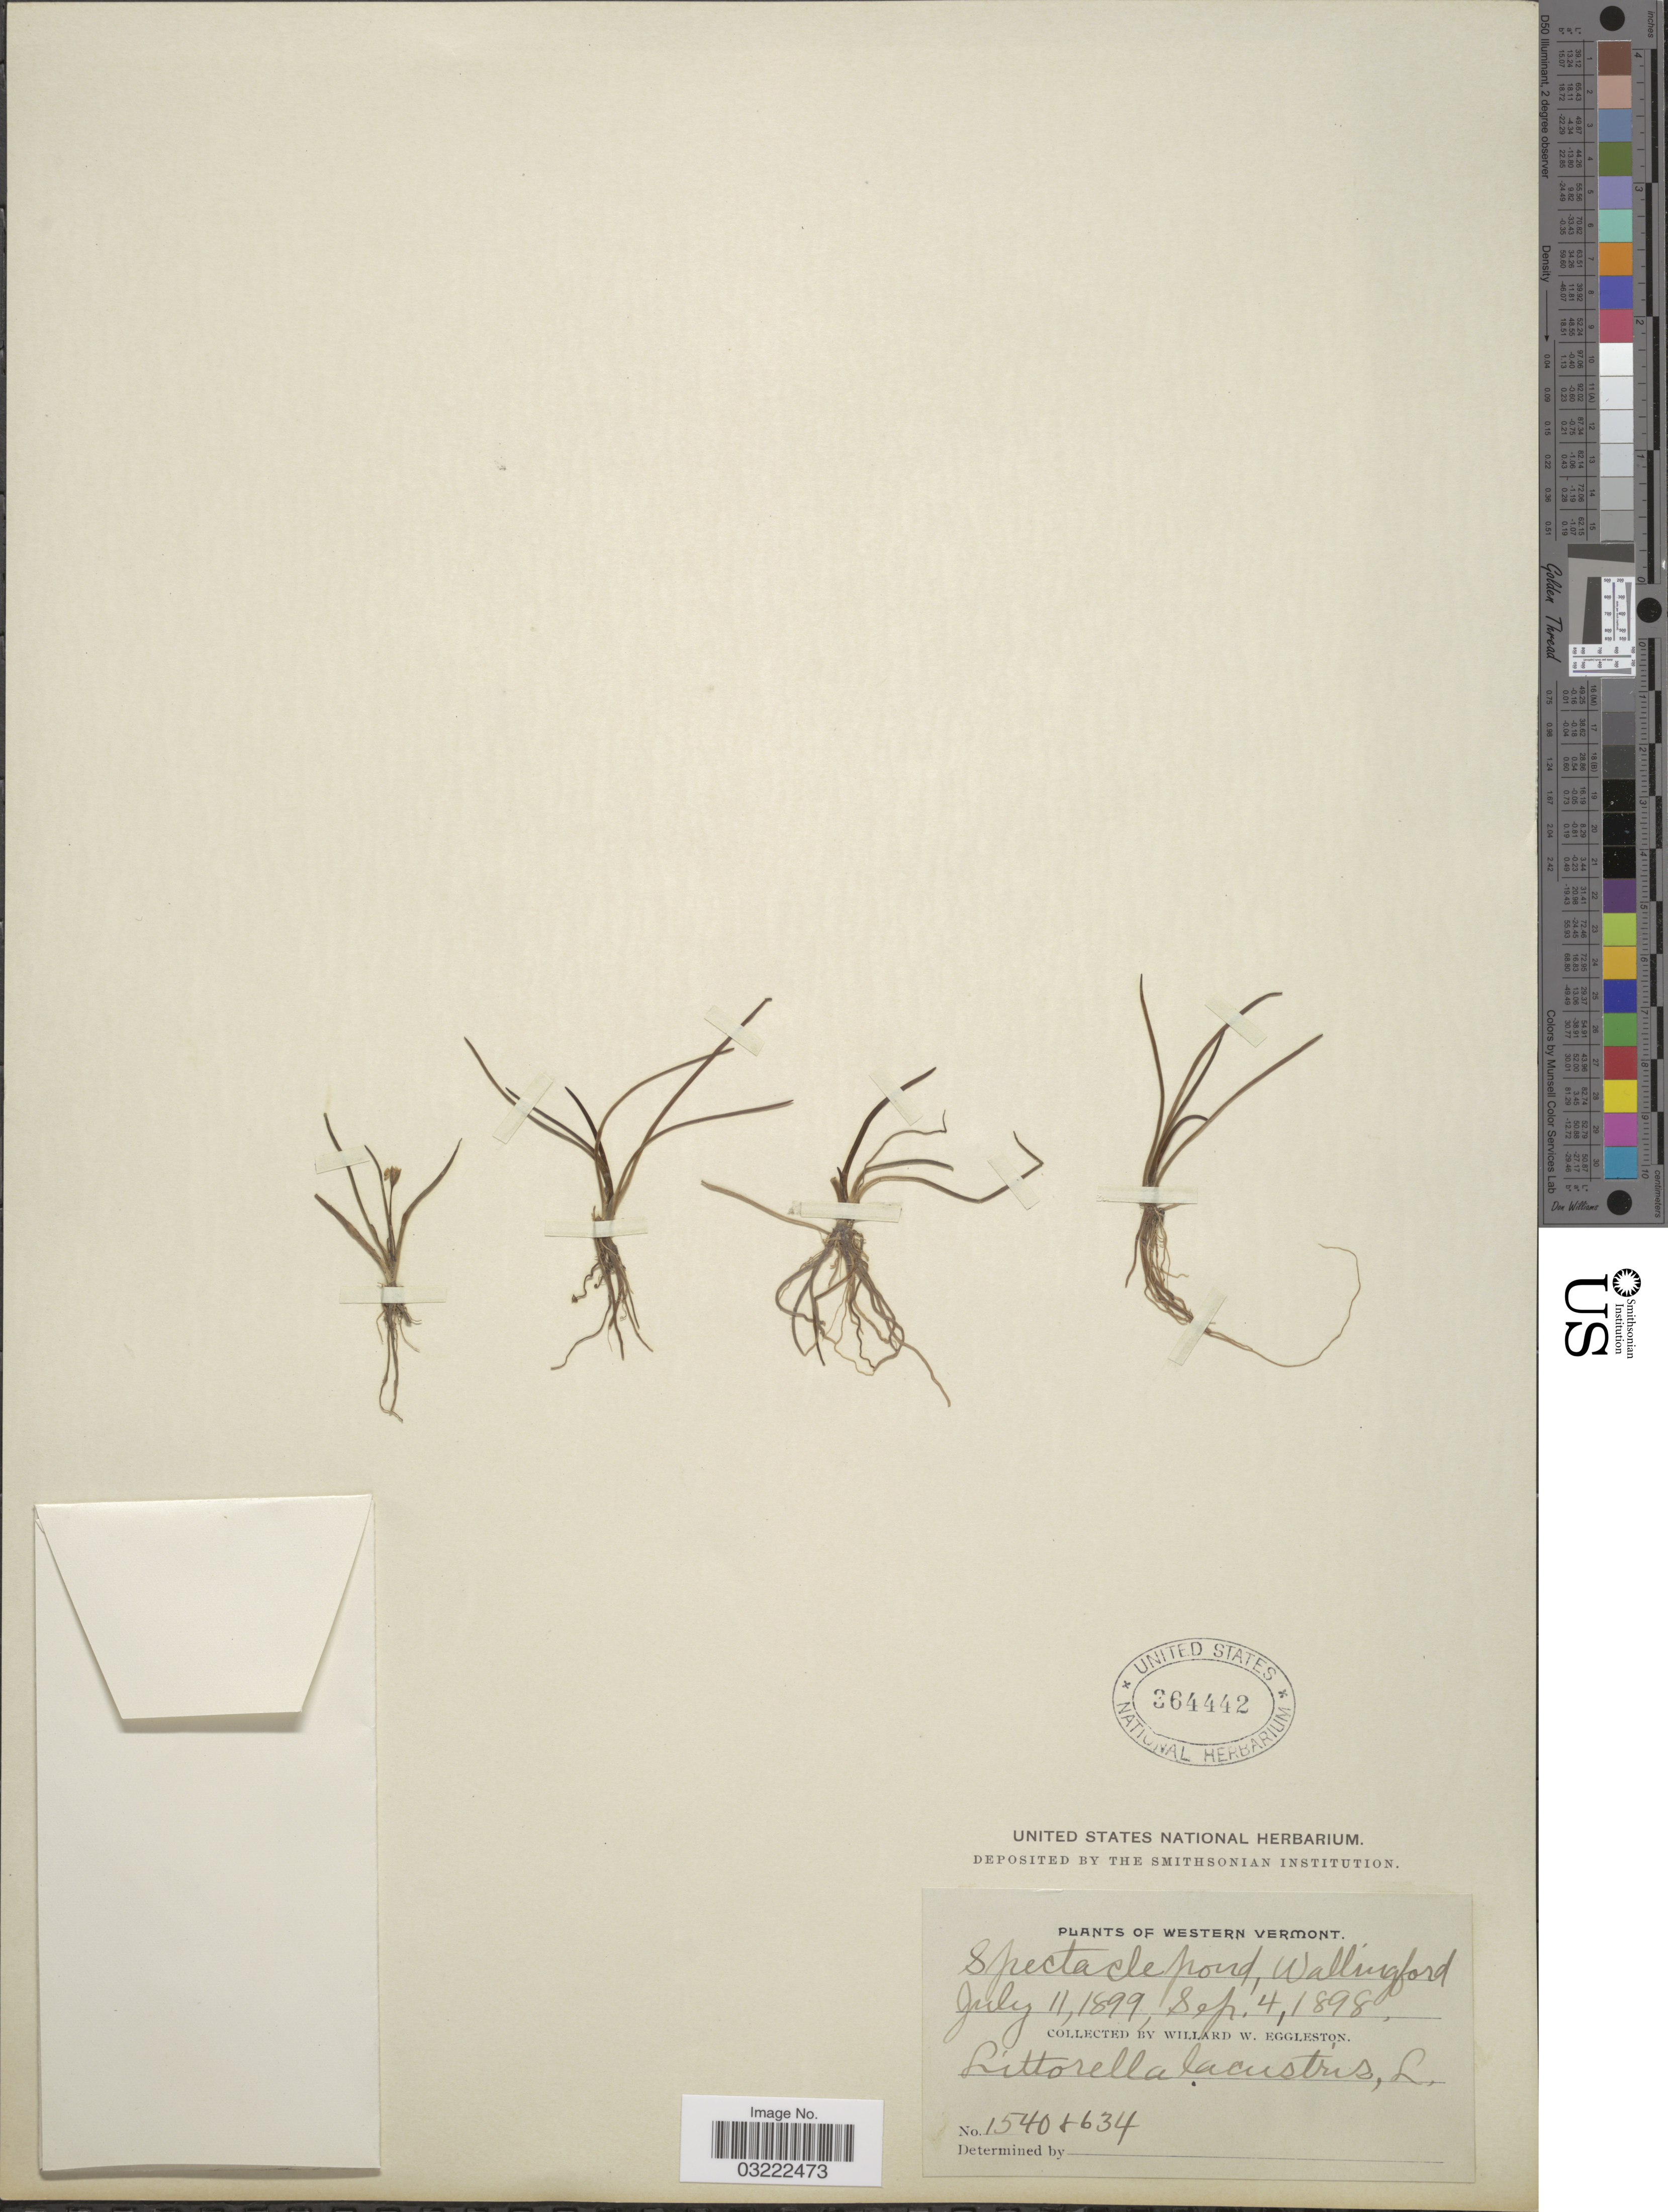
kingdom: Plantae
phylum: Tracheophyta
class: Magnoliopsida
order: Lamiales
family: Plantaginaceae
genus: Littorella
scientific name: Littorella uniflora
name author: (L.) Asch.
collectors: W. W. Eggleston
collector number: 1540/634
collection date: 1898-09-04/1899-07-11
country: United States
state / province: Vermont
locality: Western Vermont, Spectacle pond, Wallingford.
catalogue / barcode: US 364442